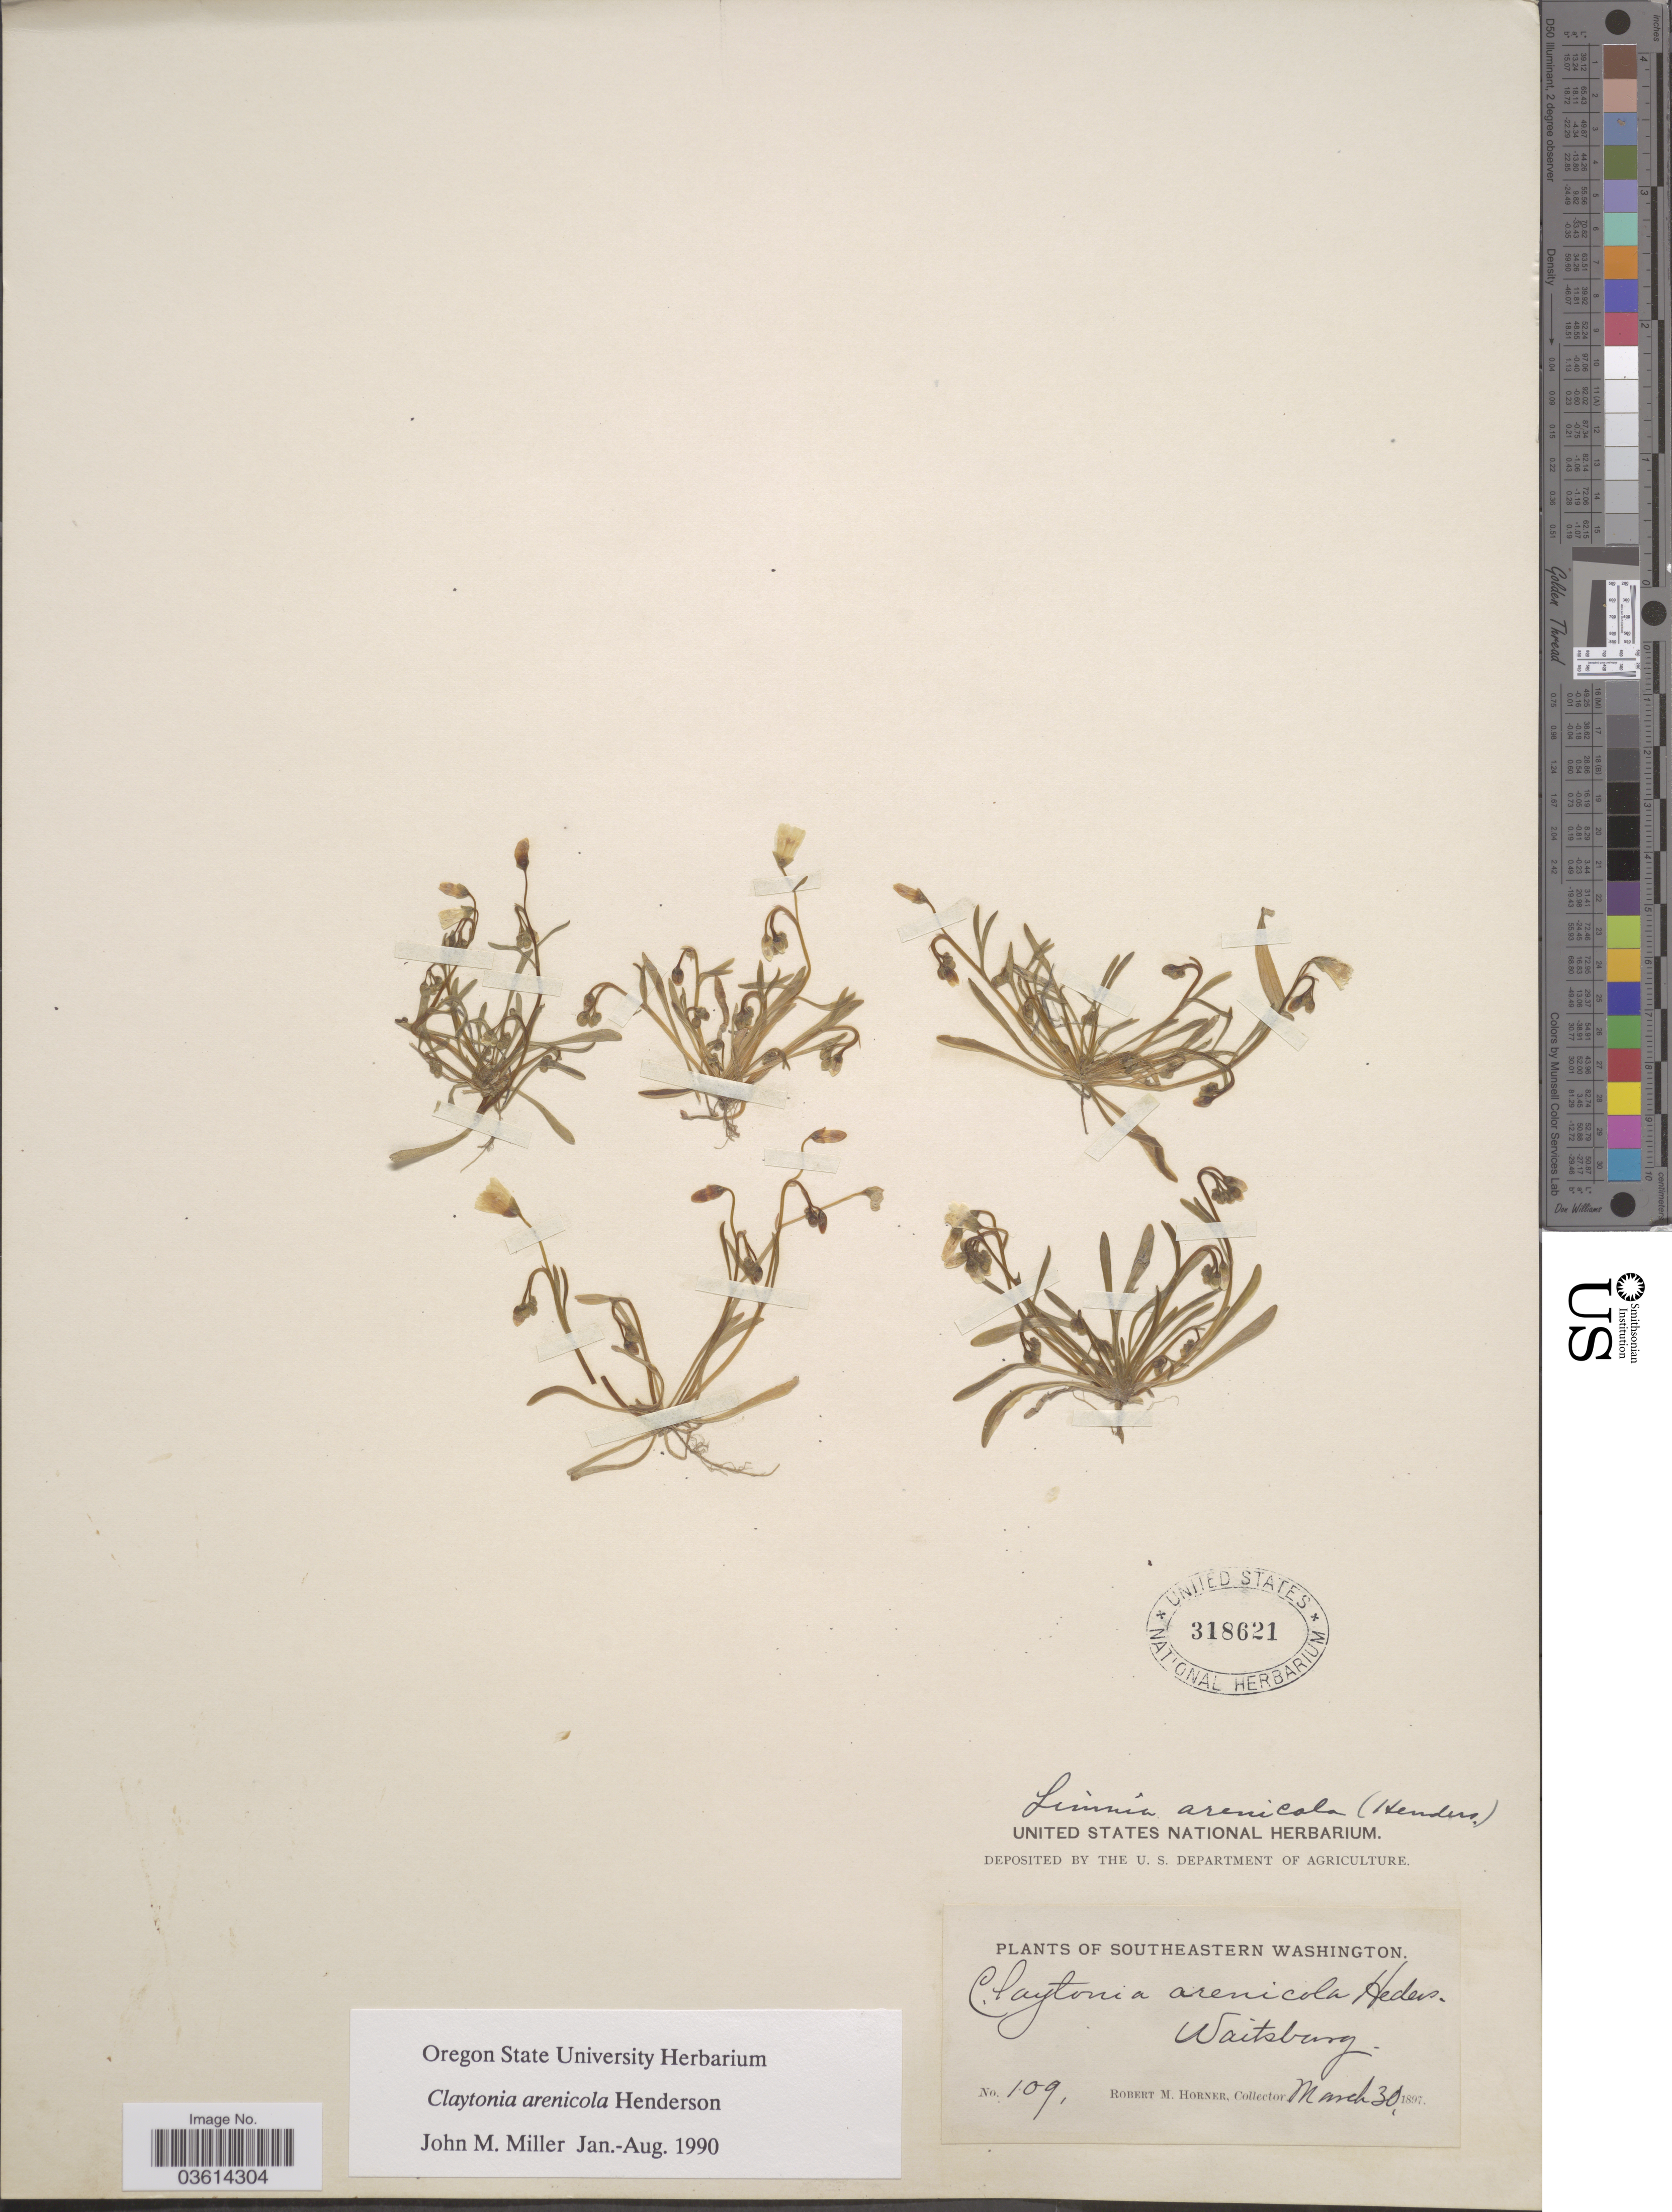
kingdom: Plantae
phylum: Tracheophyta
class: Magnoliopsida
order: Caryophyllales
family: Montiaceae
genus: Claytonia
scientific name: Claytonia arenicola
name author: L.F. Hend.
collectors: R. Horner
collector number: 109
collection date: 1897-03-30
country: United States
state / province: Washington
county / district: Walla Walla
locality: Southeastern Washington. Waitsburg.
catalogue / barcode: US 318621